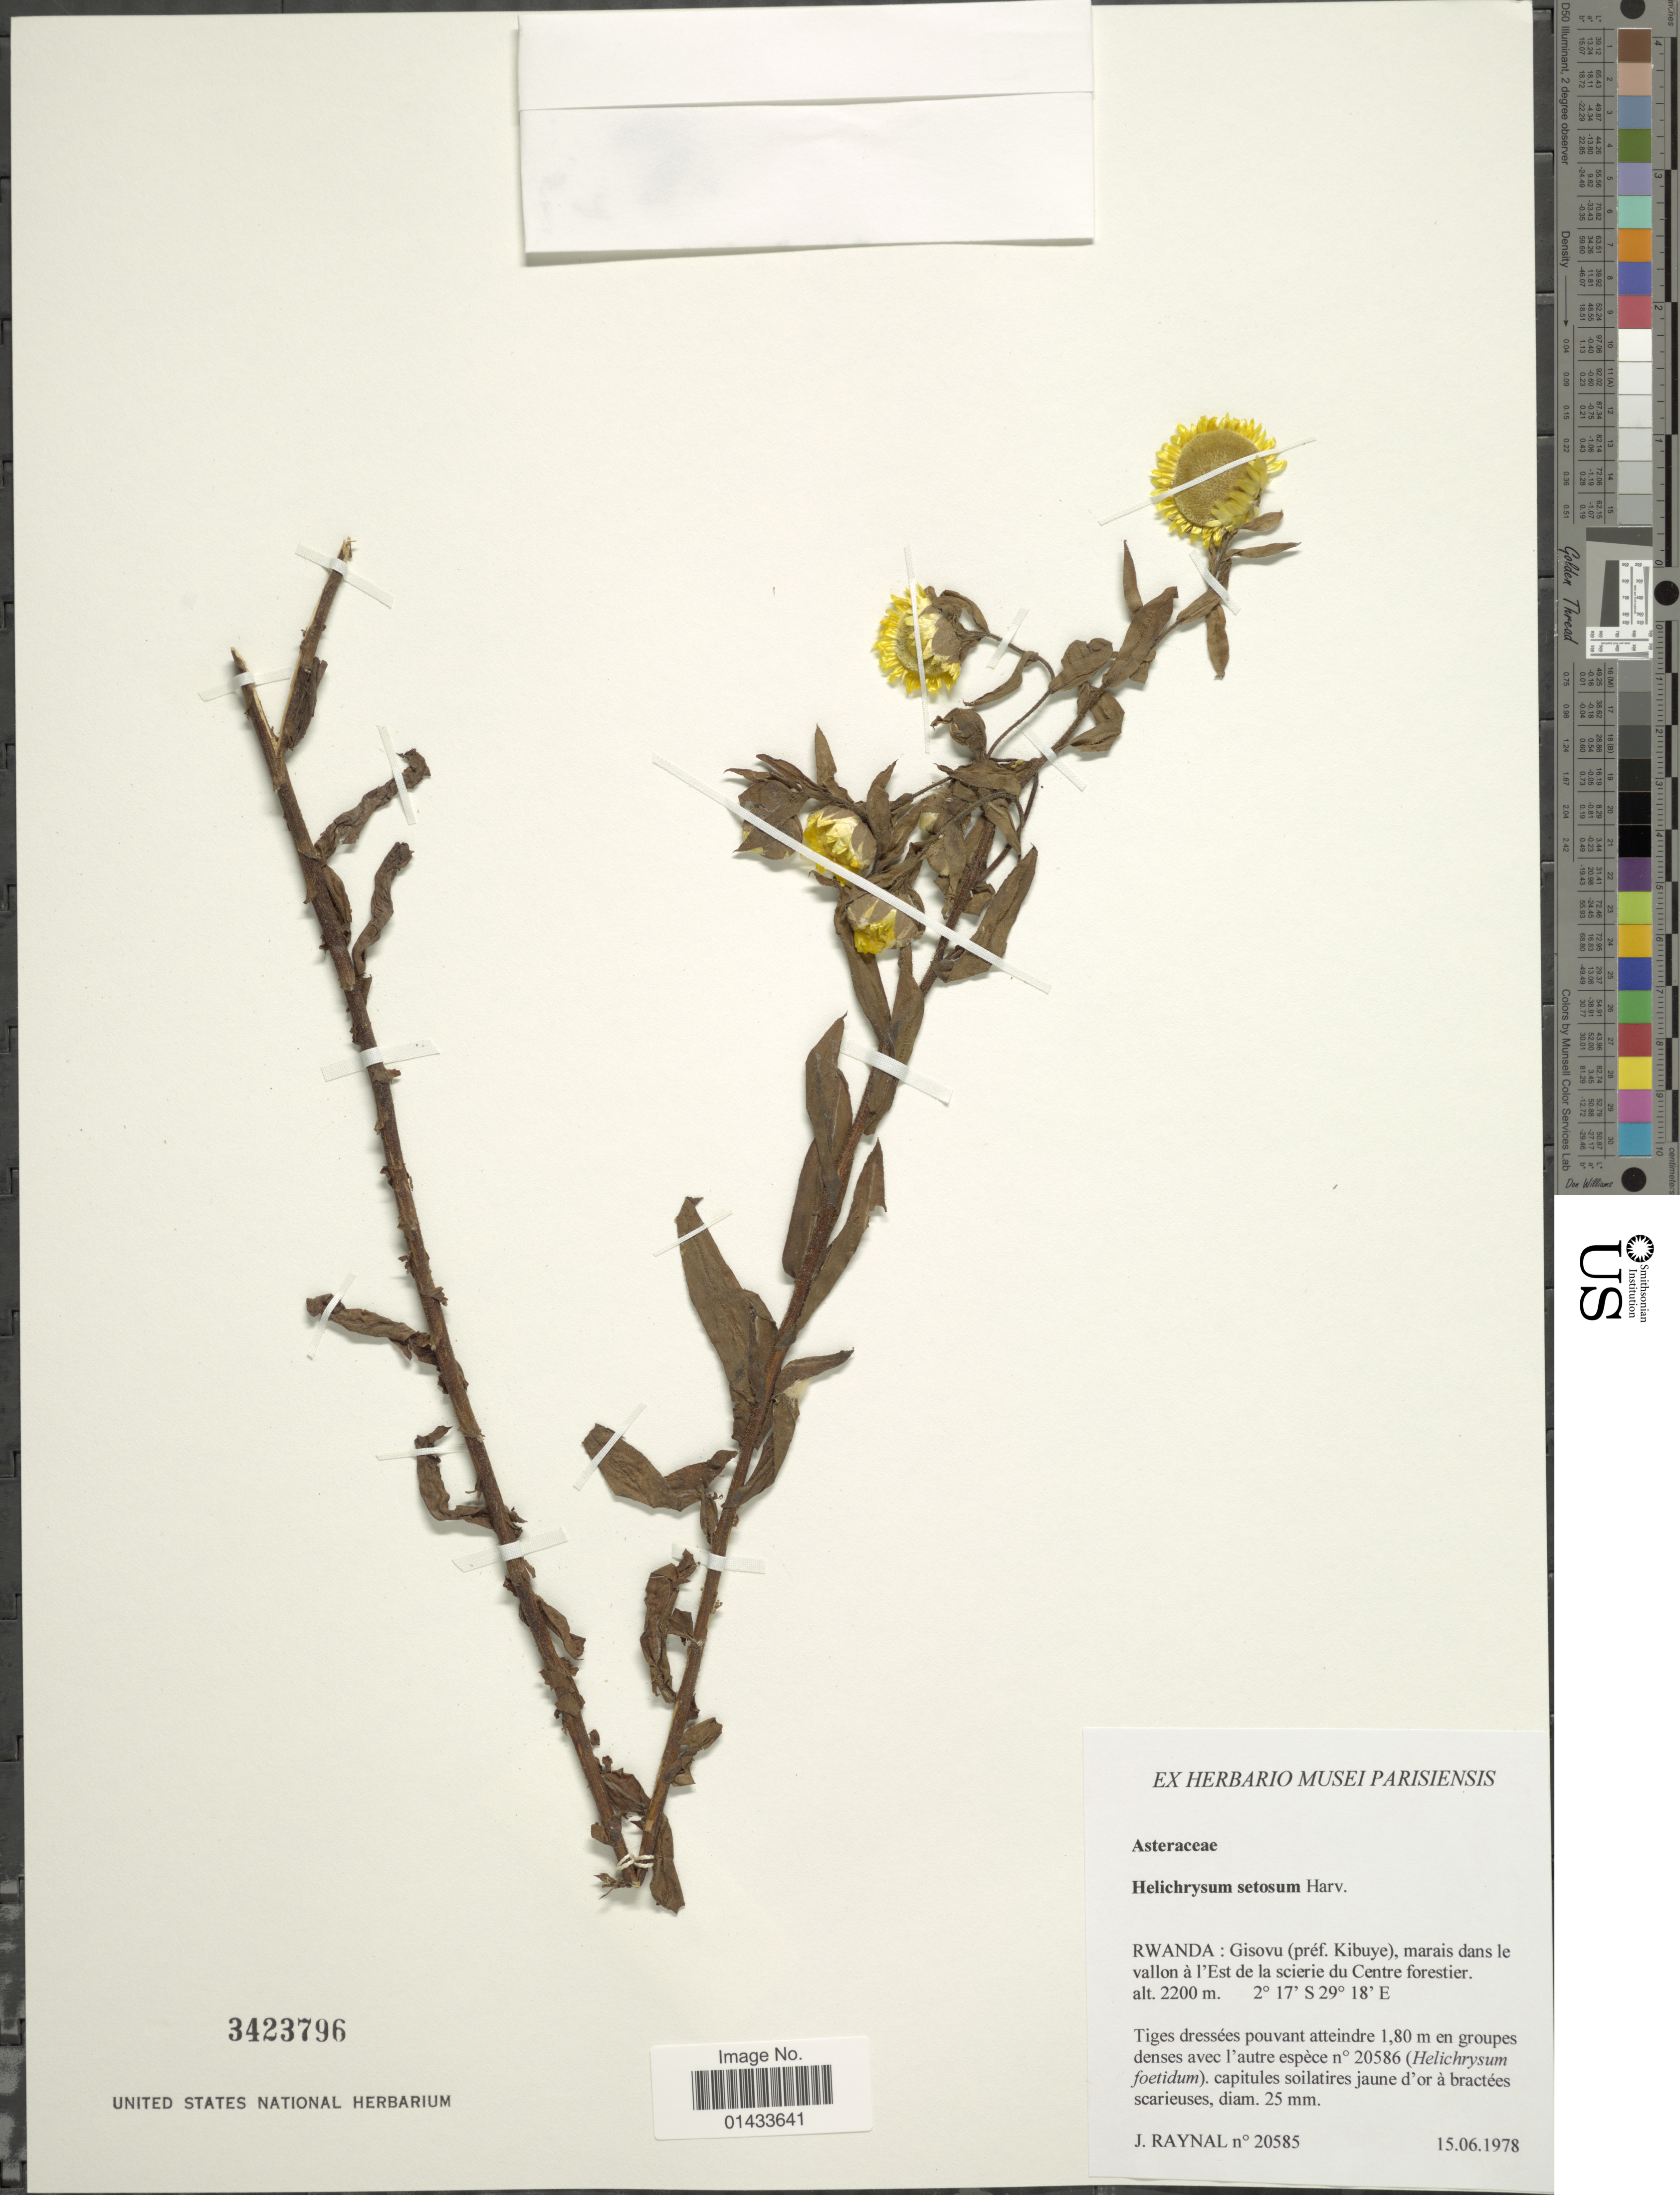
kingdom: Plantae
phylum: Tracheophyta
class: Magnoliopsida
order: Asterales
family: Asteraceae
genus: Helichrysum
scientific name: Helichrysum setosum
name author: Harv.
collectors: J. Raynal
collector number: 20585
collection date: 1978-06-15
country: Rwanda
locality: Rwanda: Gisovu (pref. Kibuye), marais dans le vallon a l'Est de la scierie du Centre forestier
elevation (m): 2200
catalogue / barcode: US 3423796